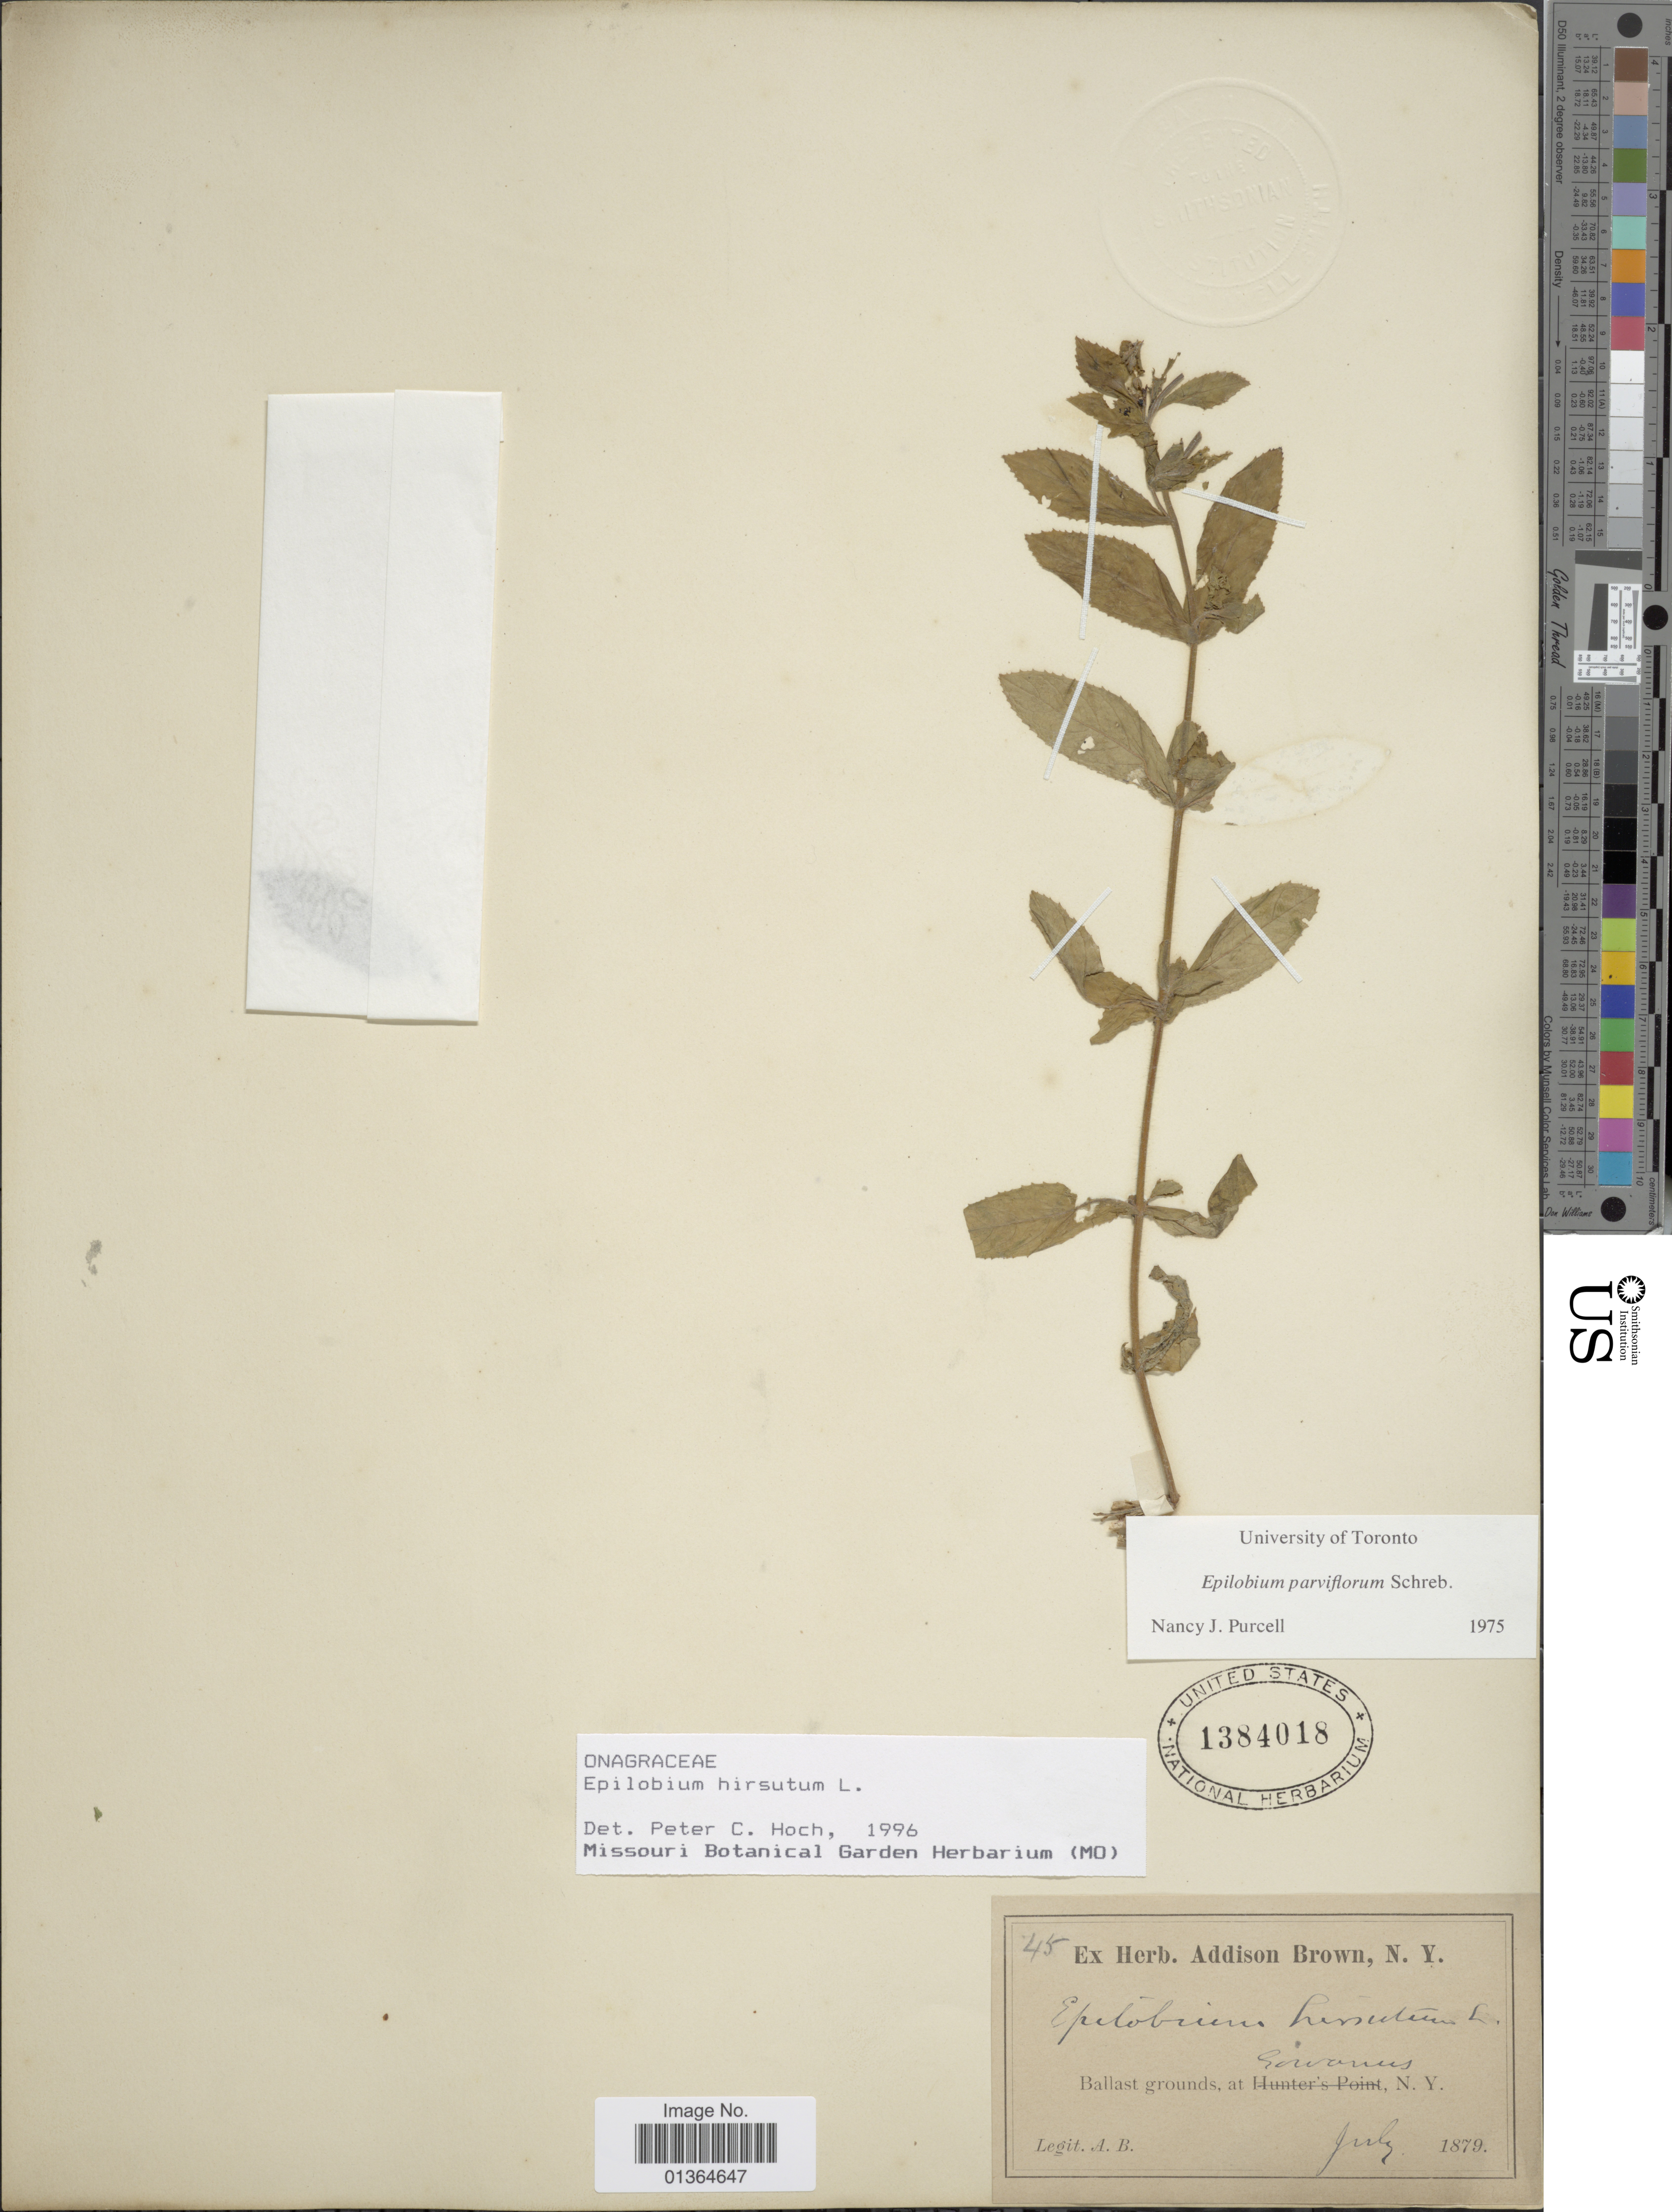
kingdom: Plantae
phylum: Tracheophyta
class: Magnoliopsida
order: Myrtales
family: Onagraceae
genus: Epilobium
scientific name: Epilobium hirsutum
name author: L.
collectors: A. Brown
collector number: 45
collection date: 1879-07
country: United States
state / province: New York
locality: Ballast grounds, at Gowanus.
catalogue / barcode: US 1384018